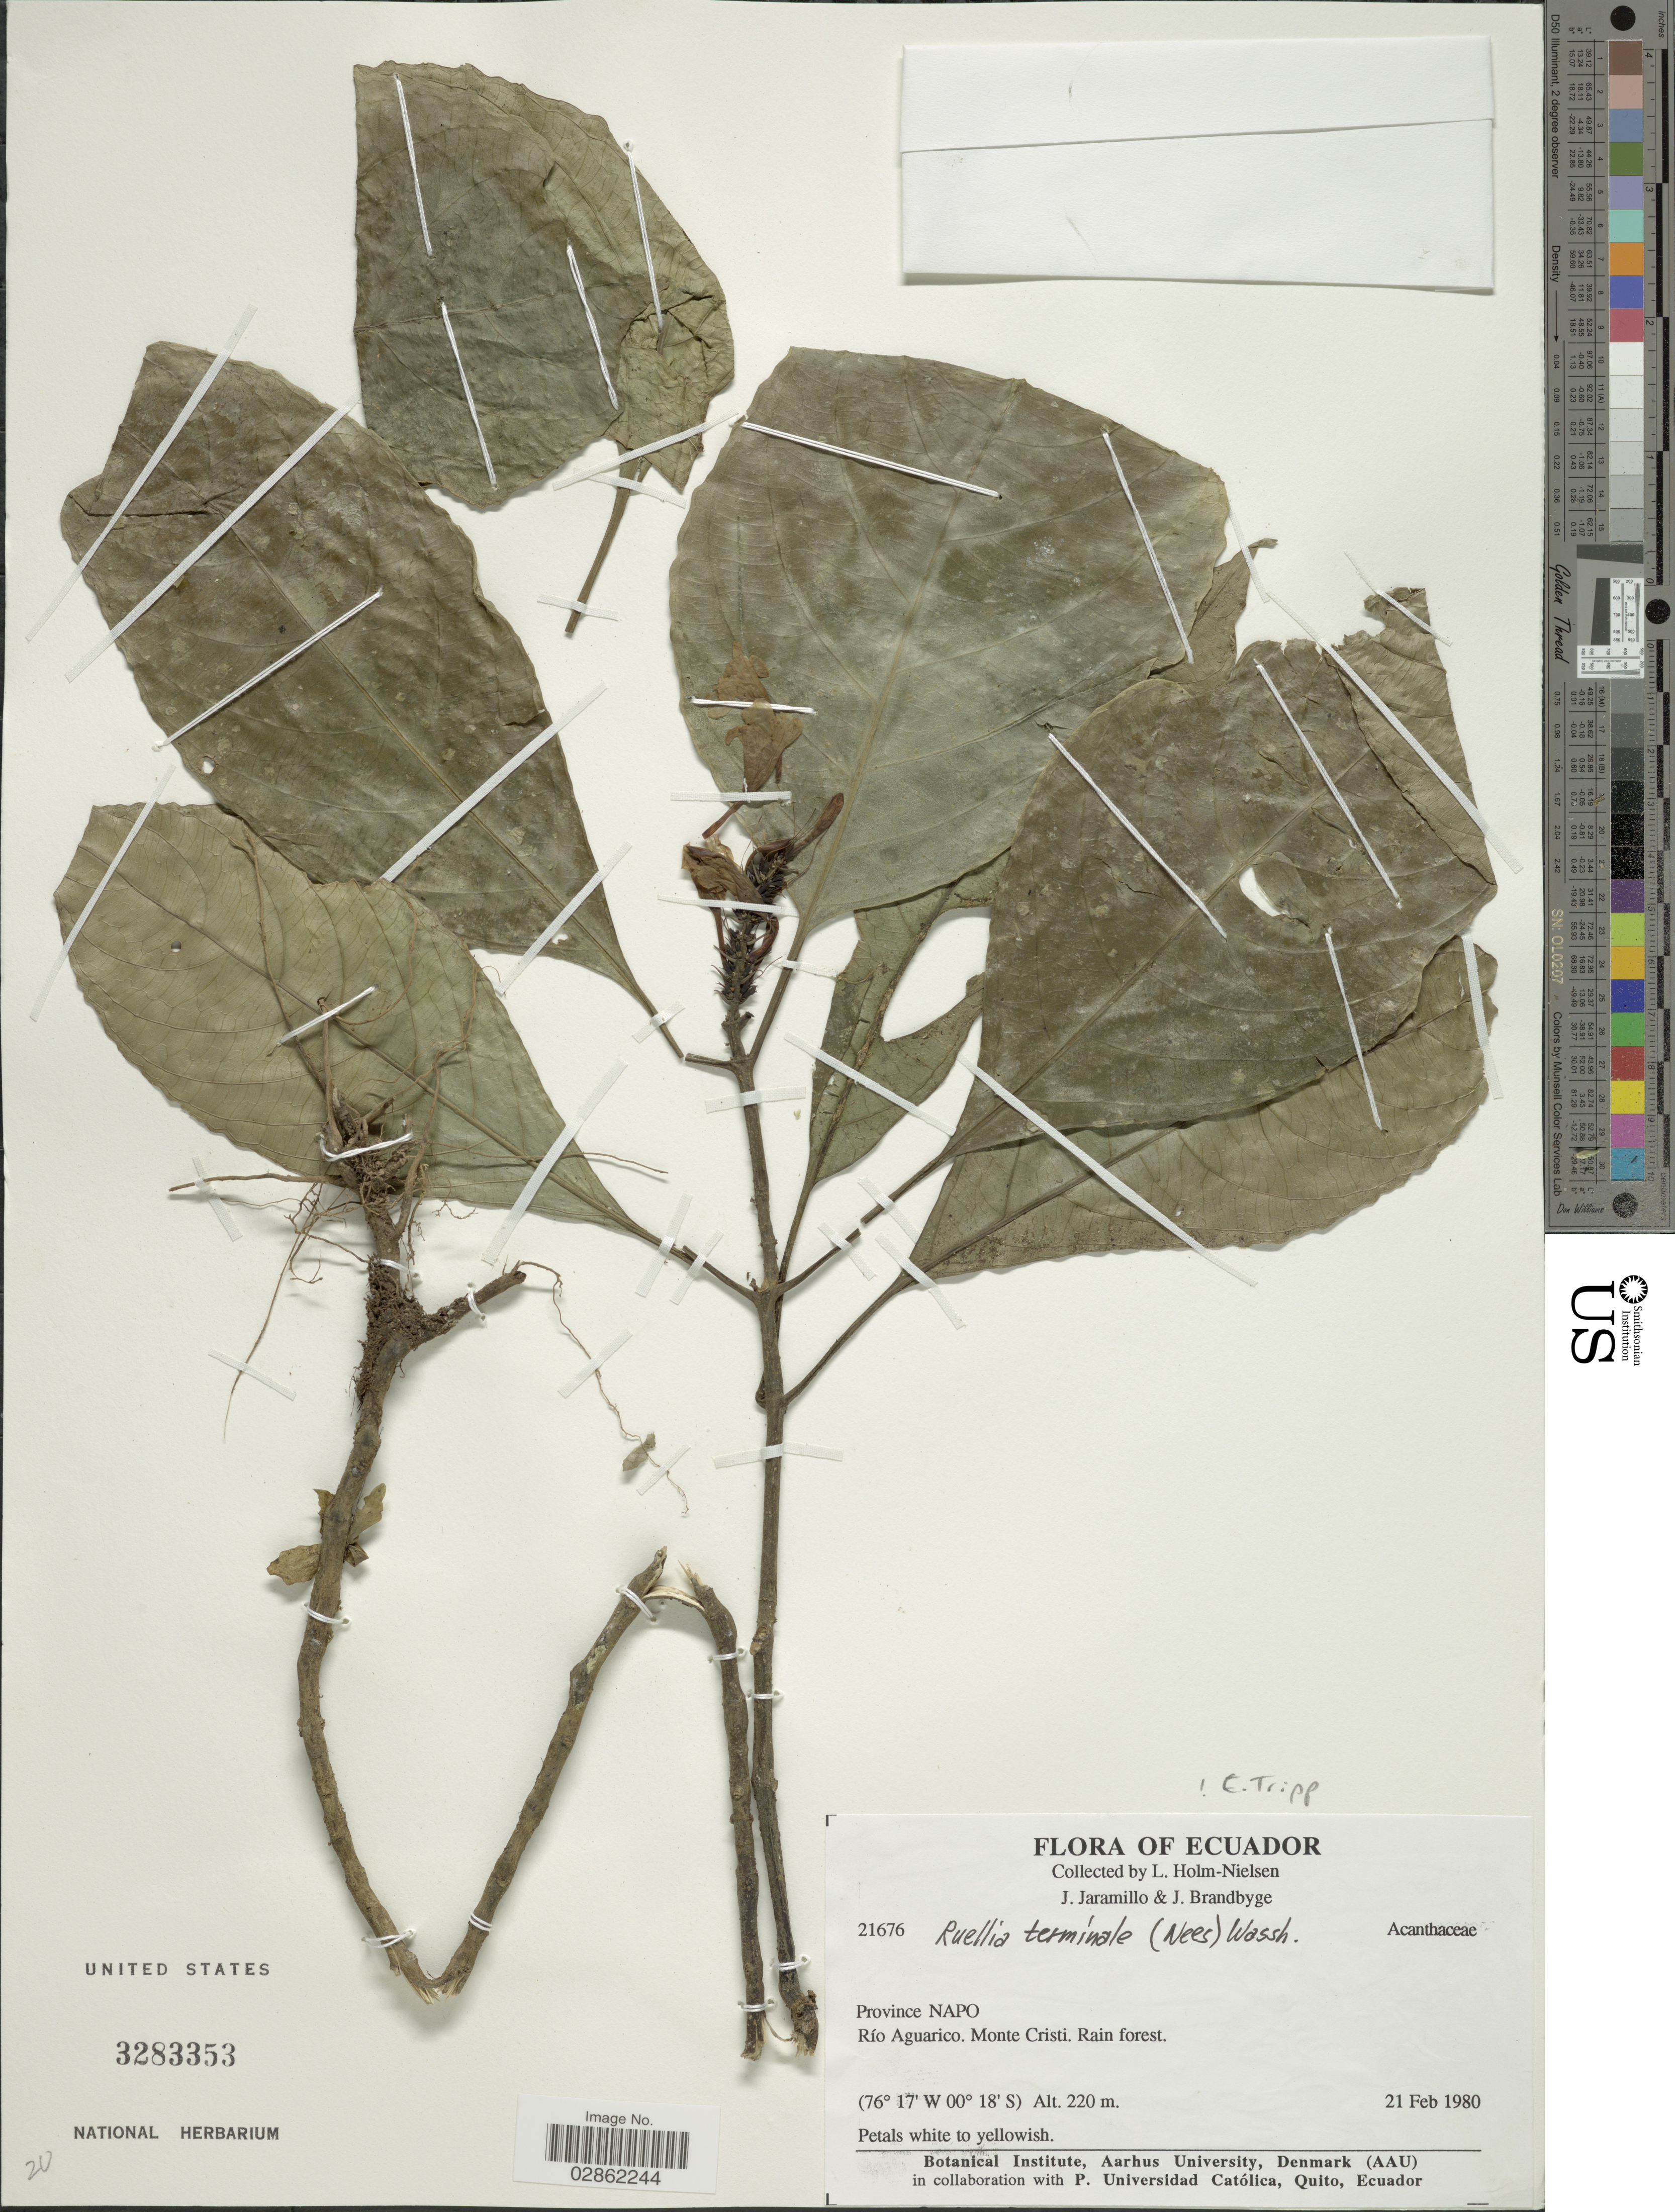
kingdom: Plantae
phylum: Tracheophyta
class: Magnoliopsida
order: Lamiales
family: Acanthaceae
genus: Ruellia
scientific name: Ruellia terminalis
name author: (Nees) Wassh.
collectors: L. Holm-Nielsen, J. Jaramillo & J. Brandbyge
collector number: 21676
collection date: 1980-02-21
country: Ecuador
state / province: Napo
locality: Río Aguarico, Monte Cristi.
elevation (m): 220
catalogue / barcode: US 3283353